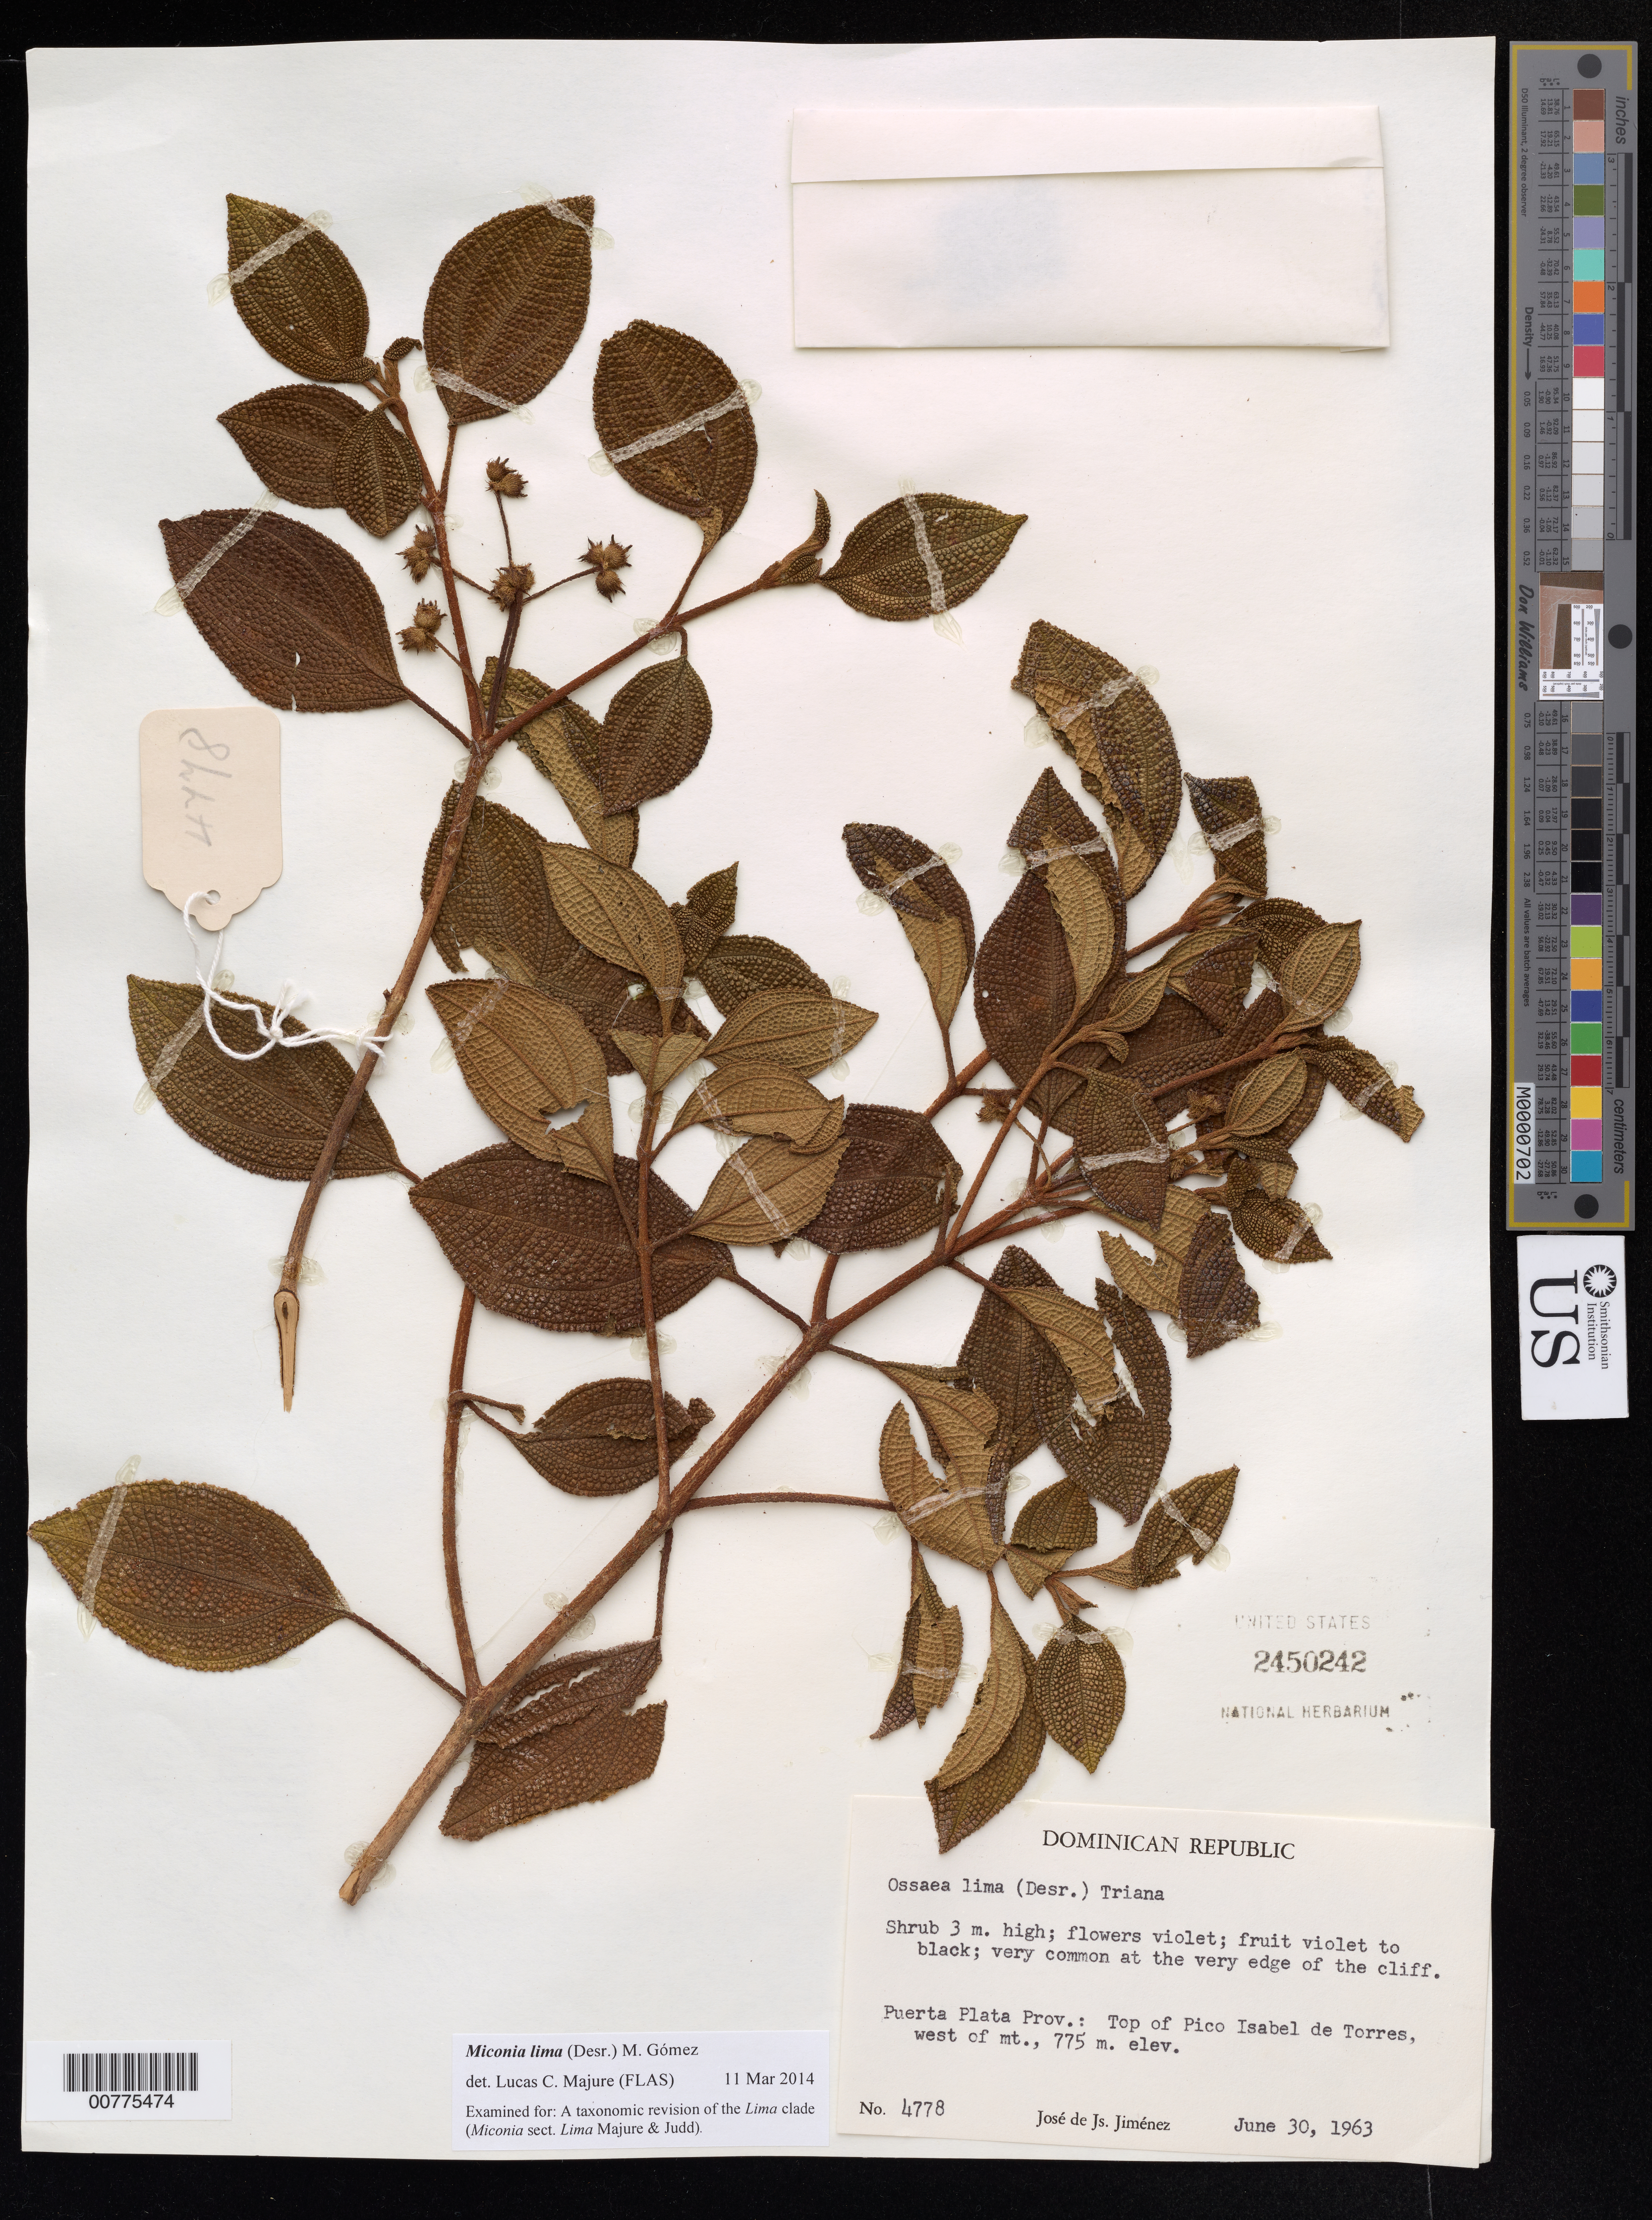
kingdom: Plantae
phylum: Tracheophyta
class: Magnoliopsida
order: Myrtales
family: Melastomataceae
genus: Miconia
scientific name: Miconia lima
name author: M. Gómez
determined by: Majure, Lucas C., (FLAS), University of Florida (UNITED STATES)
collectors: J. J. Jiménez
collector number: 4778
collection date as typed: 30 Jun 1963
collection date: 1963-06-30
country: Dominican Republic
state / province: Puerto Plata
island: Hispaniola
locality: Top of Isabel de Torres Peak, west of mountain.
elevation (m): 775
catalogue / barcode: US 2450242